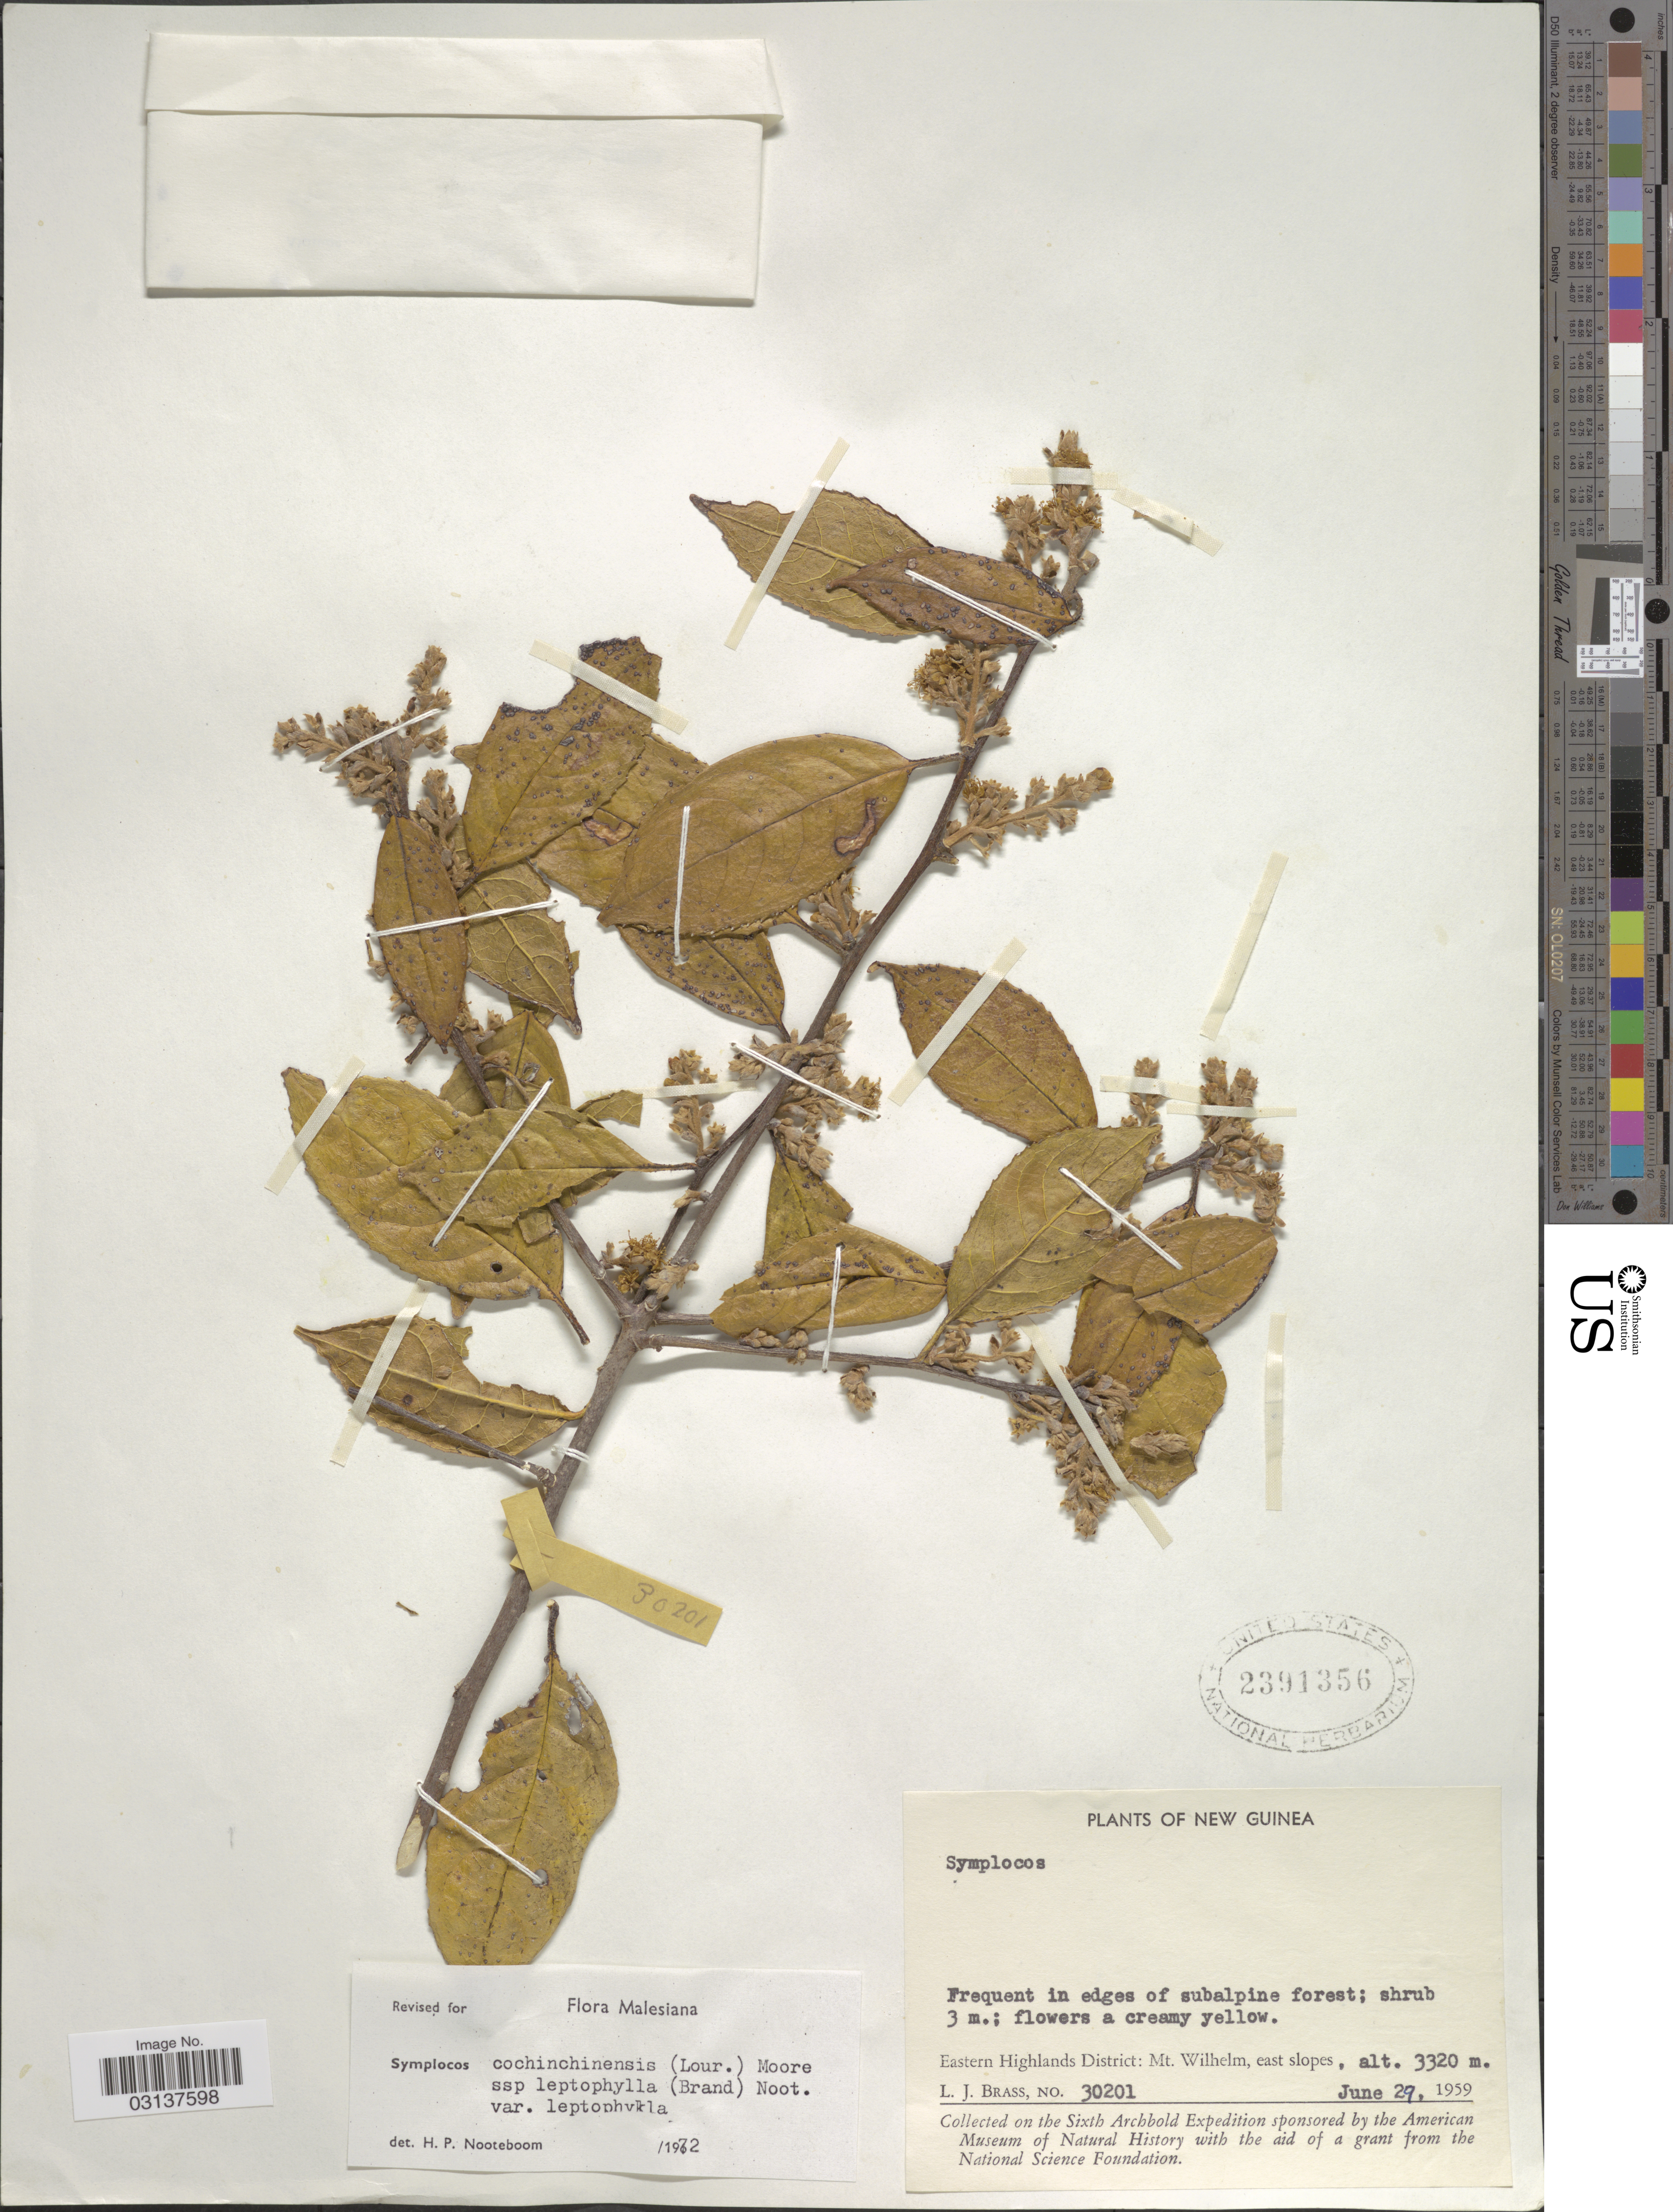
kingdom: Plantae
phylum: Tracheophyta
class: Magnoliopsida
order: Ericales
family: Symplocaceae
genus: Symplocos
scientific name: Symplocos cochinchinensis var. leptophylla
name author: (Brand) Noot.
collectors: L. J. Brass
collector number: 30201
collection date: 1959-06-29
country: Papua New Guinea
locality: New Guinea, Eastern Highlands District: Mt. Wilhelm, east slopes.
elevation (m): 3320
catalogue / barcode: US 2391356